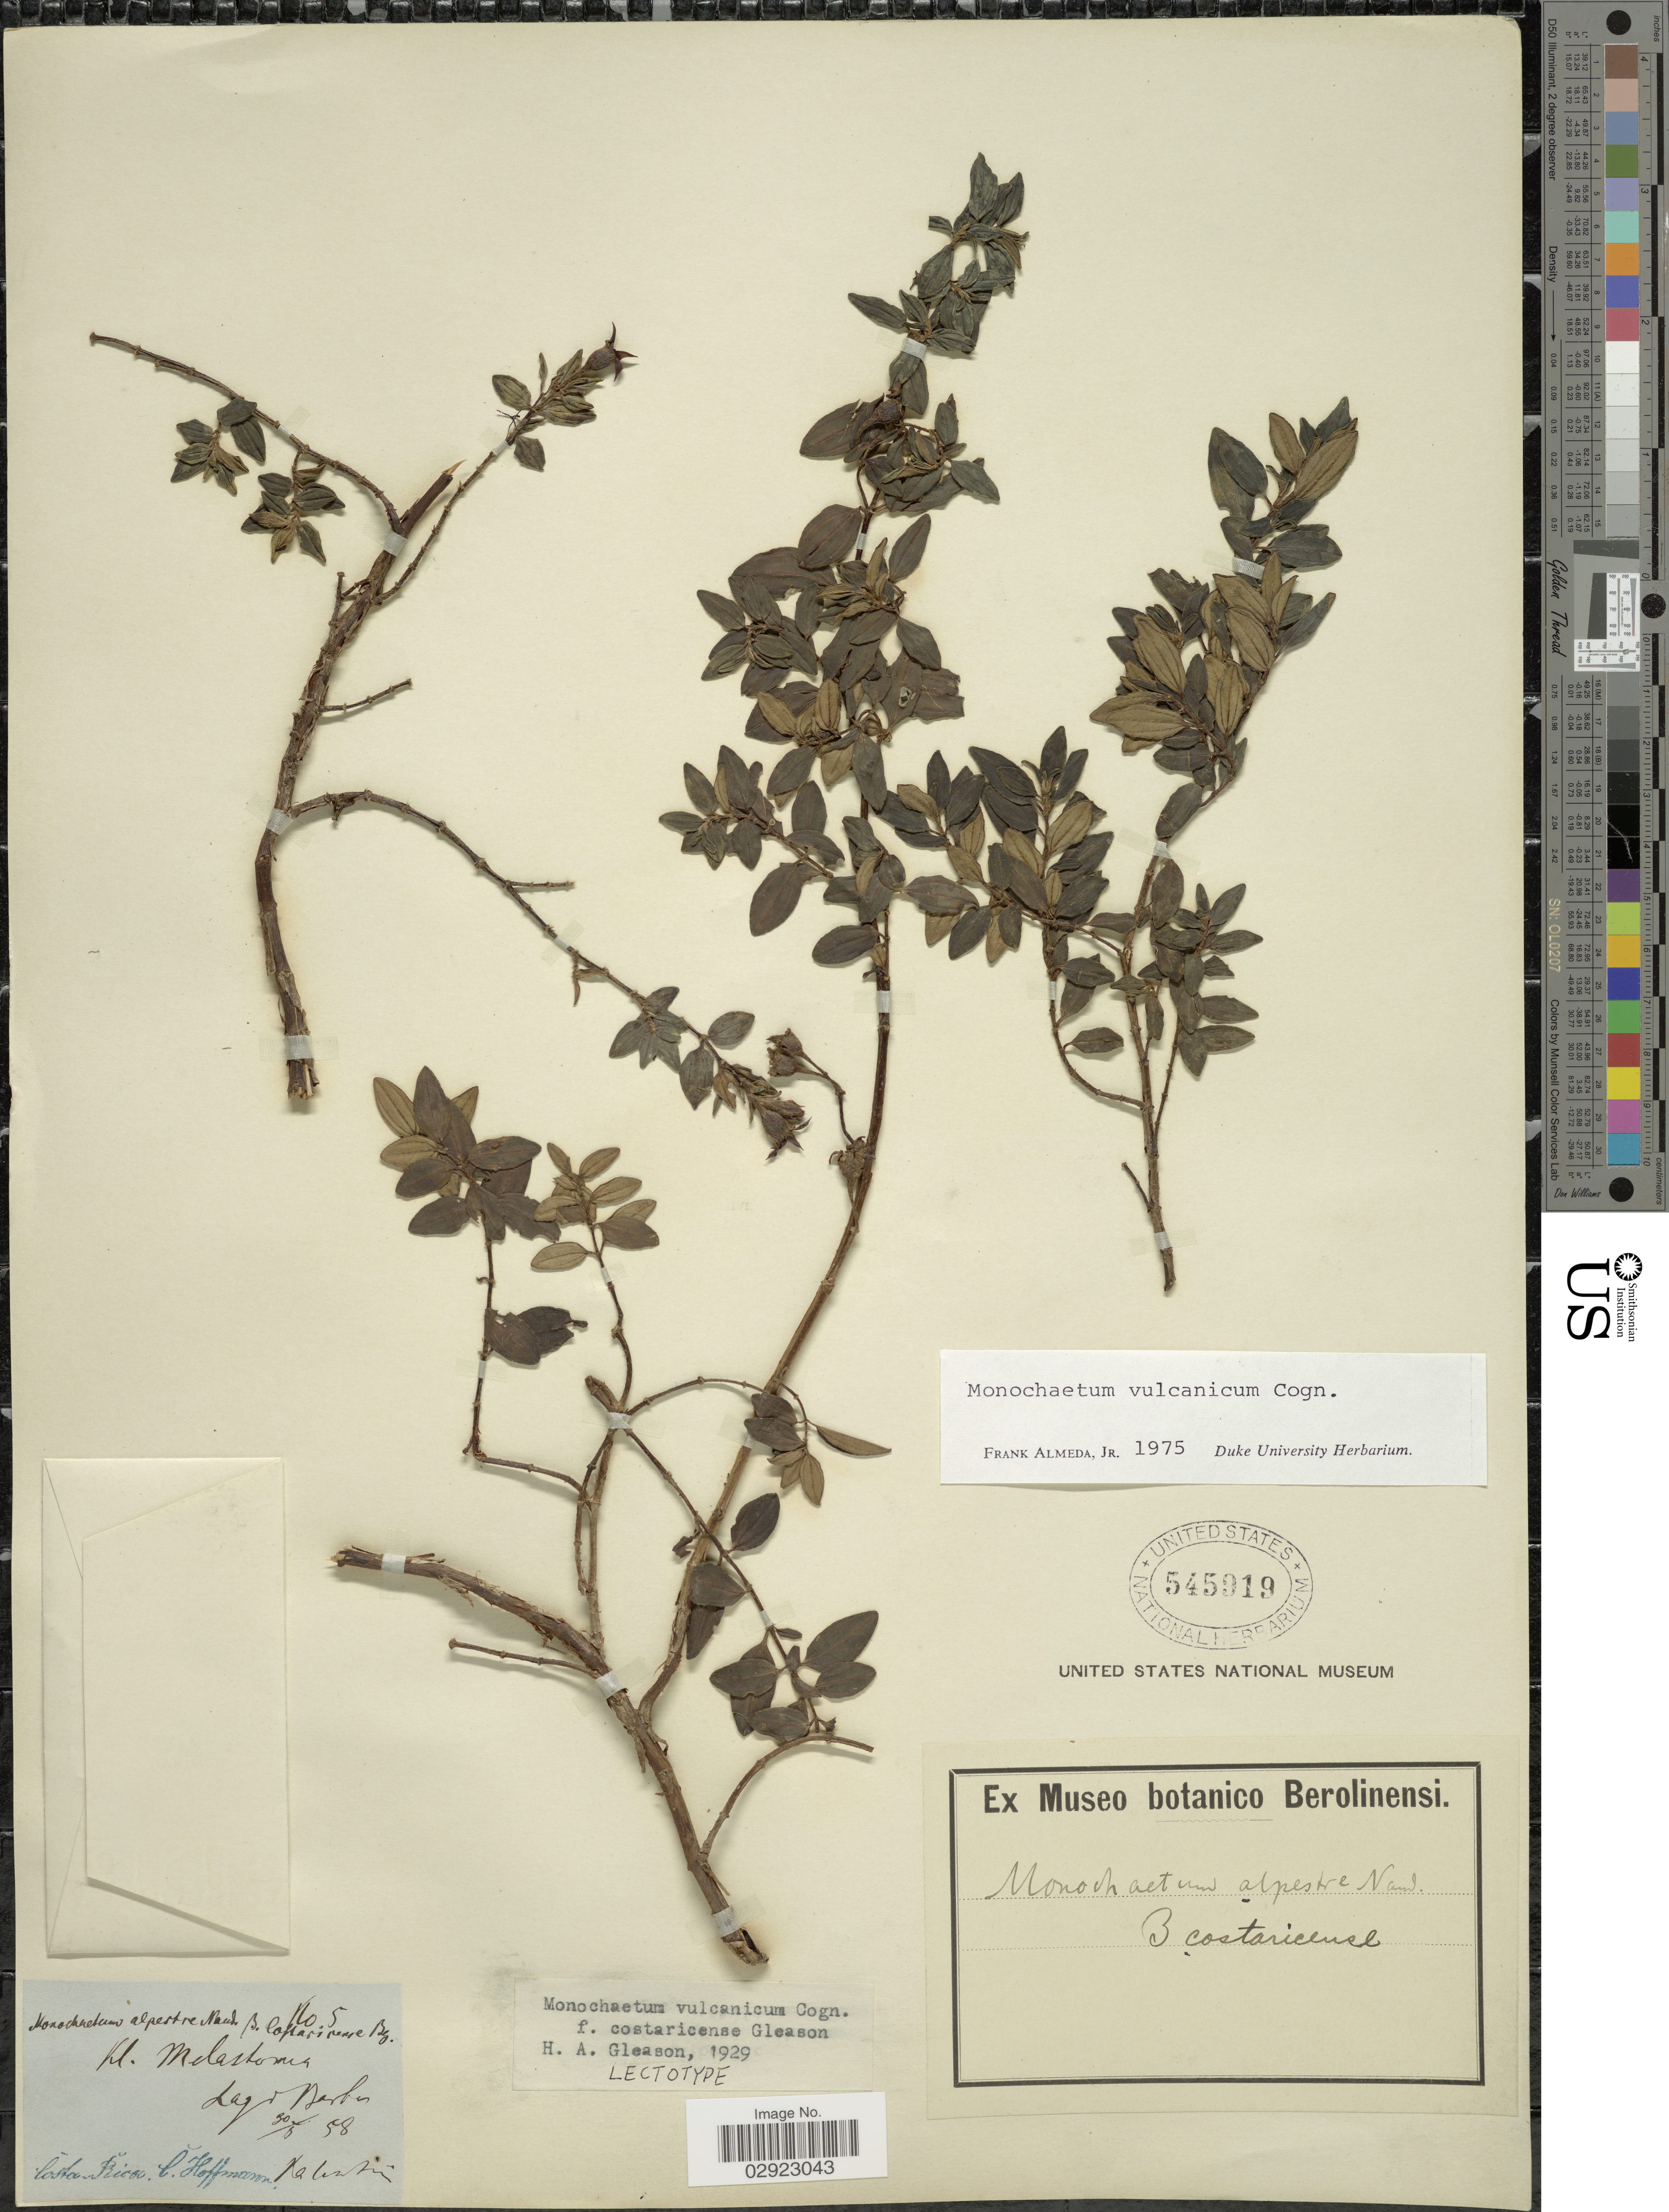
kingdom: Plantae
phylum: Tracheophyta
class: Magnoliopsida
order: Myrtales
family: Melastomataceae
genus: Monochaetum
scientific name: Monochaetum vulcanicum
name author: Cogn.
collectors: C. Hoffmann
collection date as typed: Transcribed d/m/y: 30/5/58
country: Costa Rica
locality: Lago Barba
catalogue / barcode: US 545919